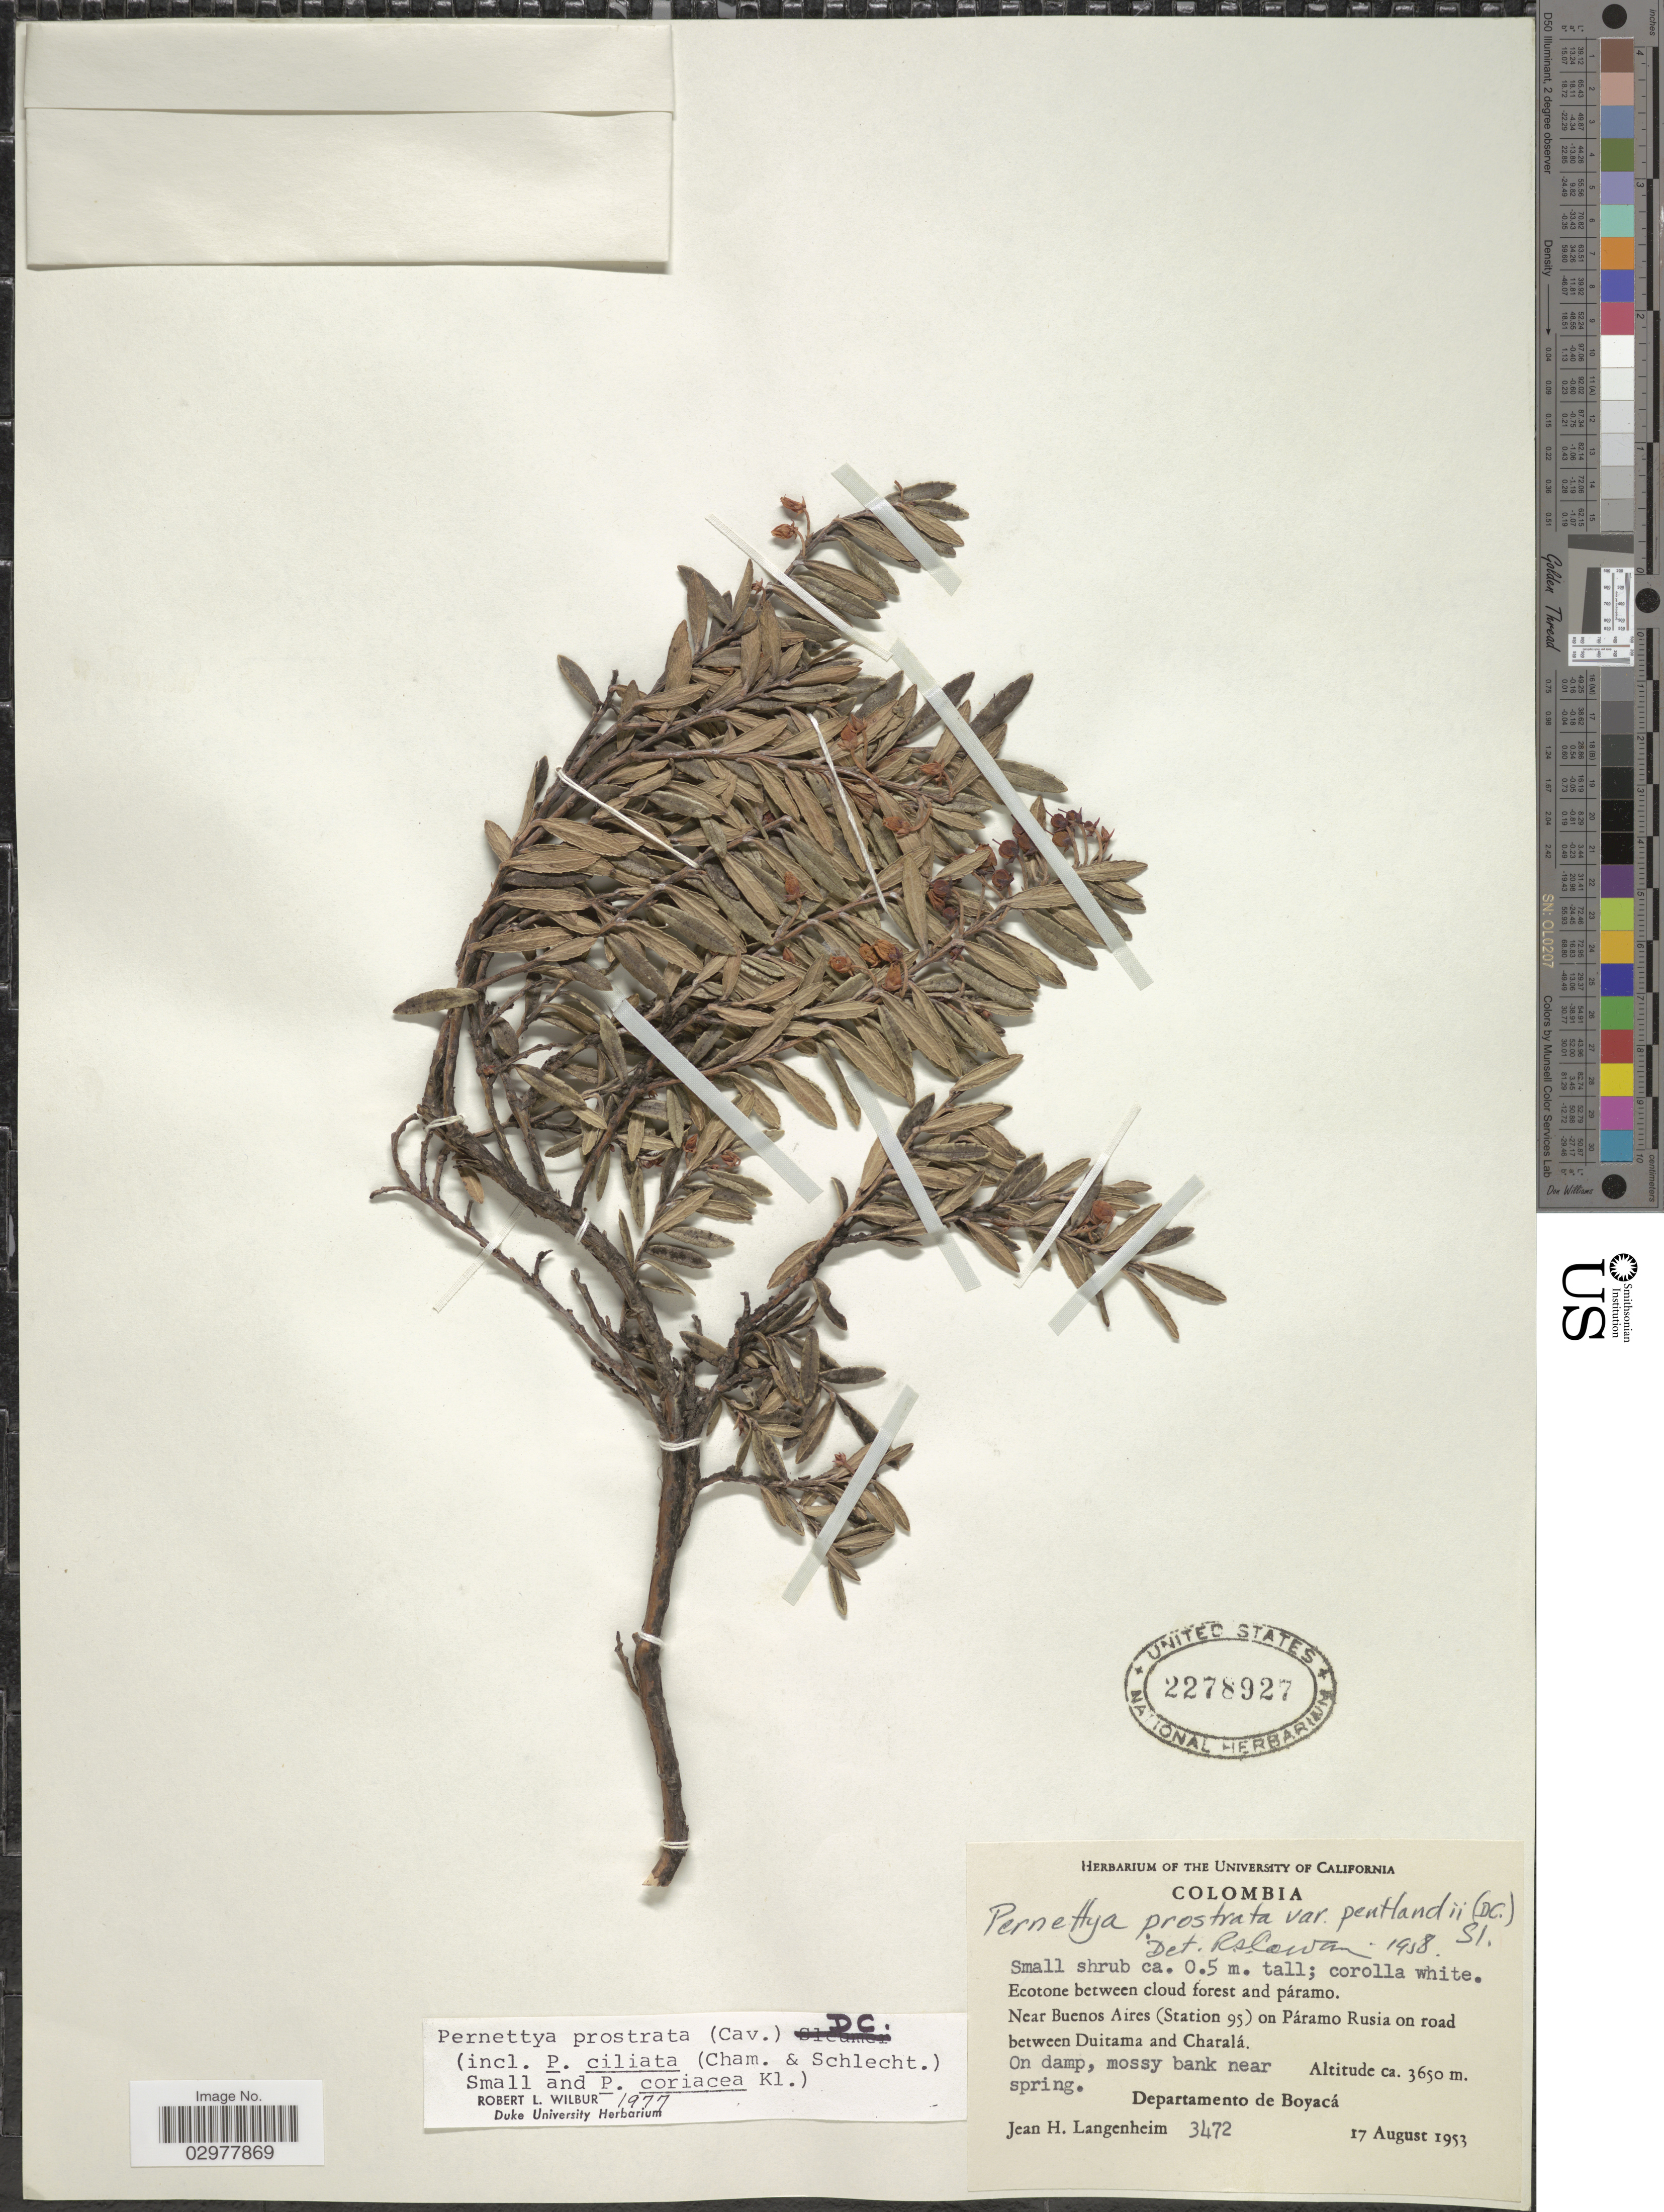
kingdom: Plantae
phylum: Tracheophyta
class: Magnoliopsida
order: Ericales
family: Ericaceae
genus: Pernettya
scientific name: Pernettya prostrata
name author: (Cav.) DC.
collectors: J. H. Langenheim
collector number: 3472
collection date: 1953-08-17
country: Colombia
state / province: Boyacá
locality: Near Buenos Aires (Station 95) on Páramo Rusia on road between Duitama and Charalá. Departamento de Boyacá.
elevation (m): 3650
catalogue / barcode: US 2278927